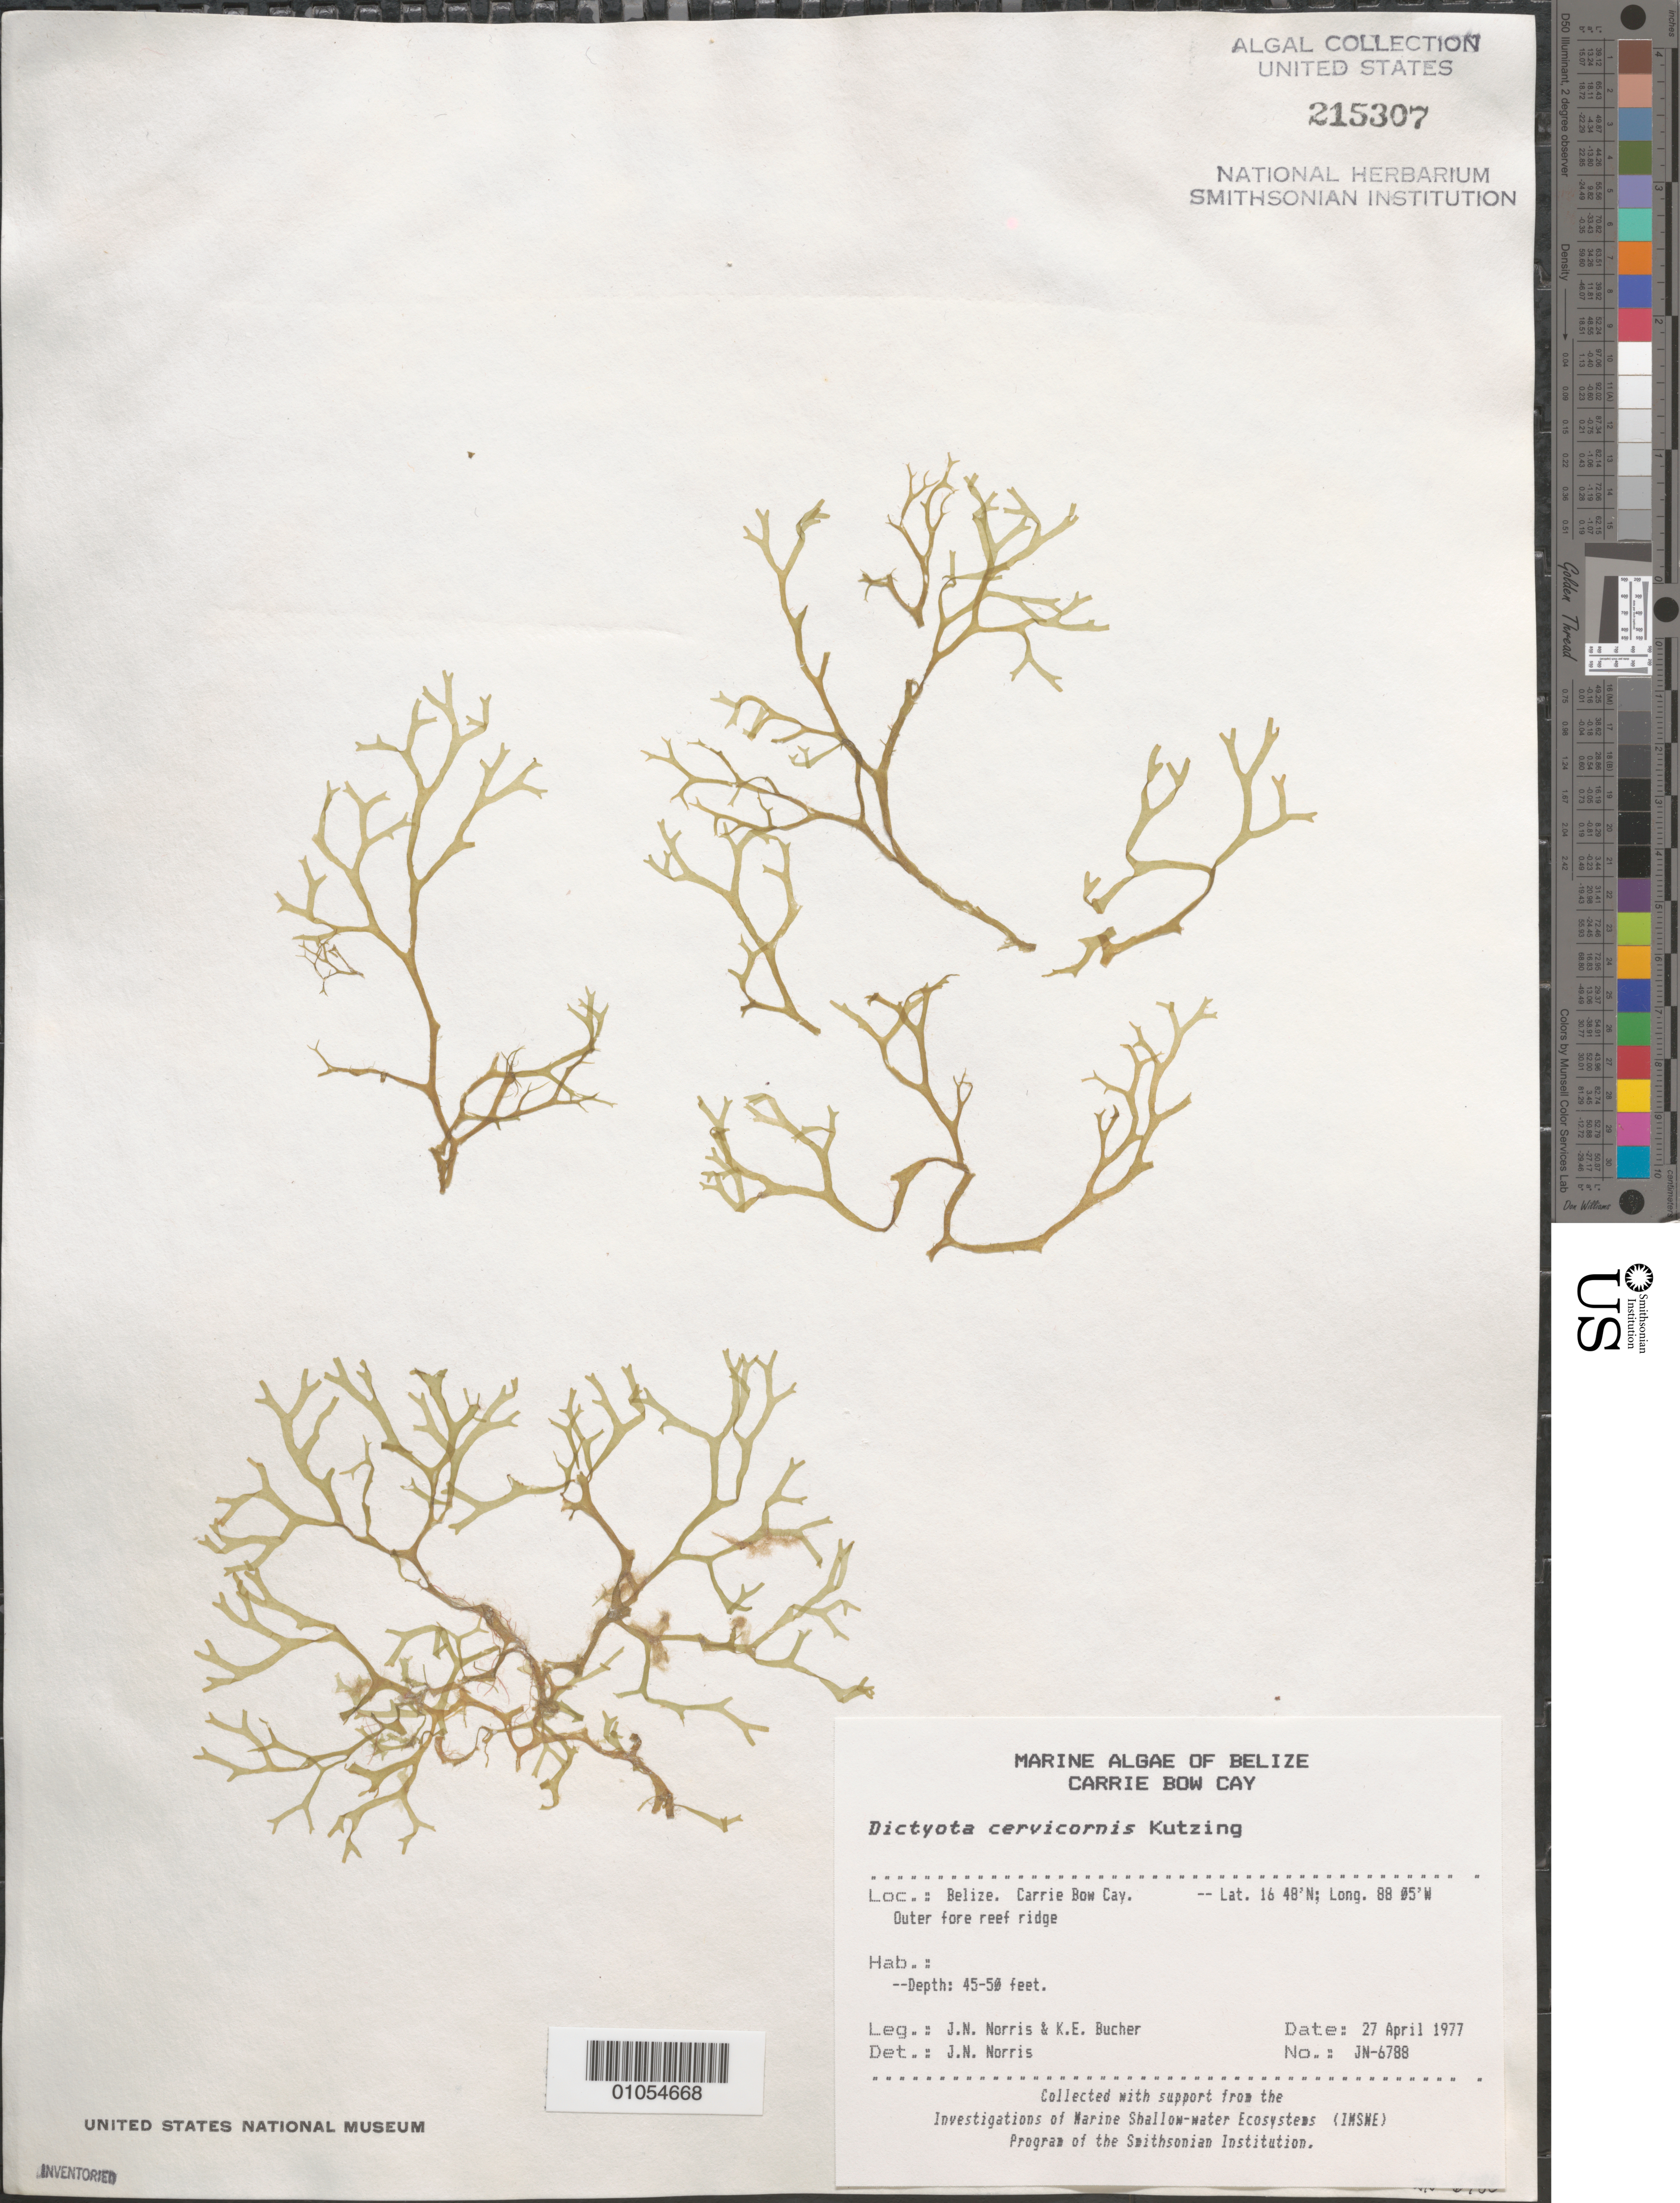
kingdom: Chromista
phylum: Ochrophyta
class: Phaeophyceae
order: Dictyotales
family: Dictyotaceae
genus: Dictyota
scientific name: Dictyota cervicornis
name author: Kütz.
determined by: Norris, James N.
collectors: J. N. Norris & K. E. Bucher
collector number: JN-6788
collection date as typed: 27 Apr 1977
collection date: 1977-04-27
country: Belize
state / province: Stann Creek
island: Carrie Bow Cay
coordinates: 16 48'N, 88 05'W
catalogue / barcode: US 215307